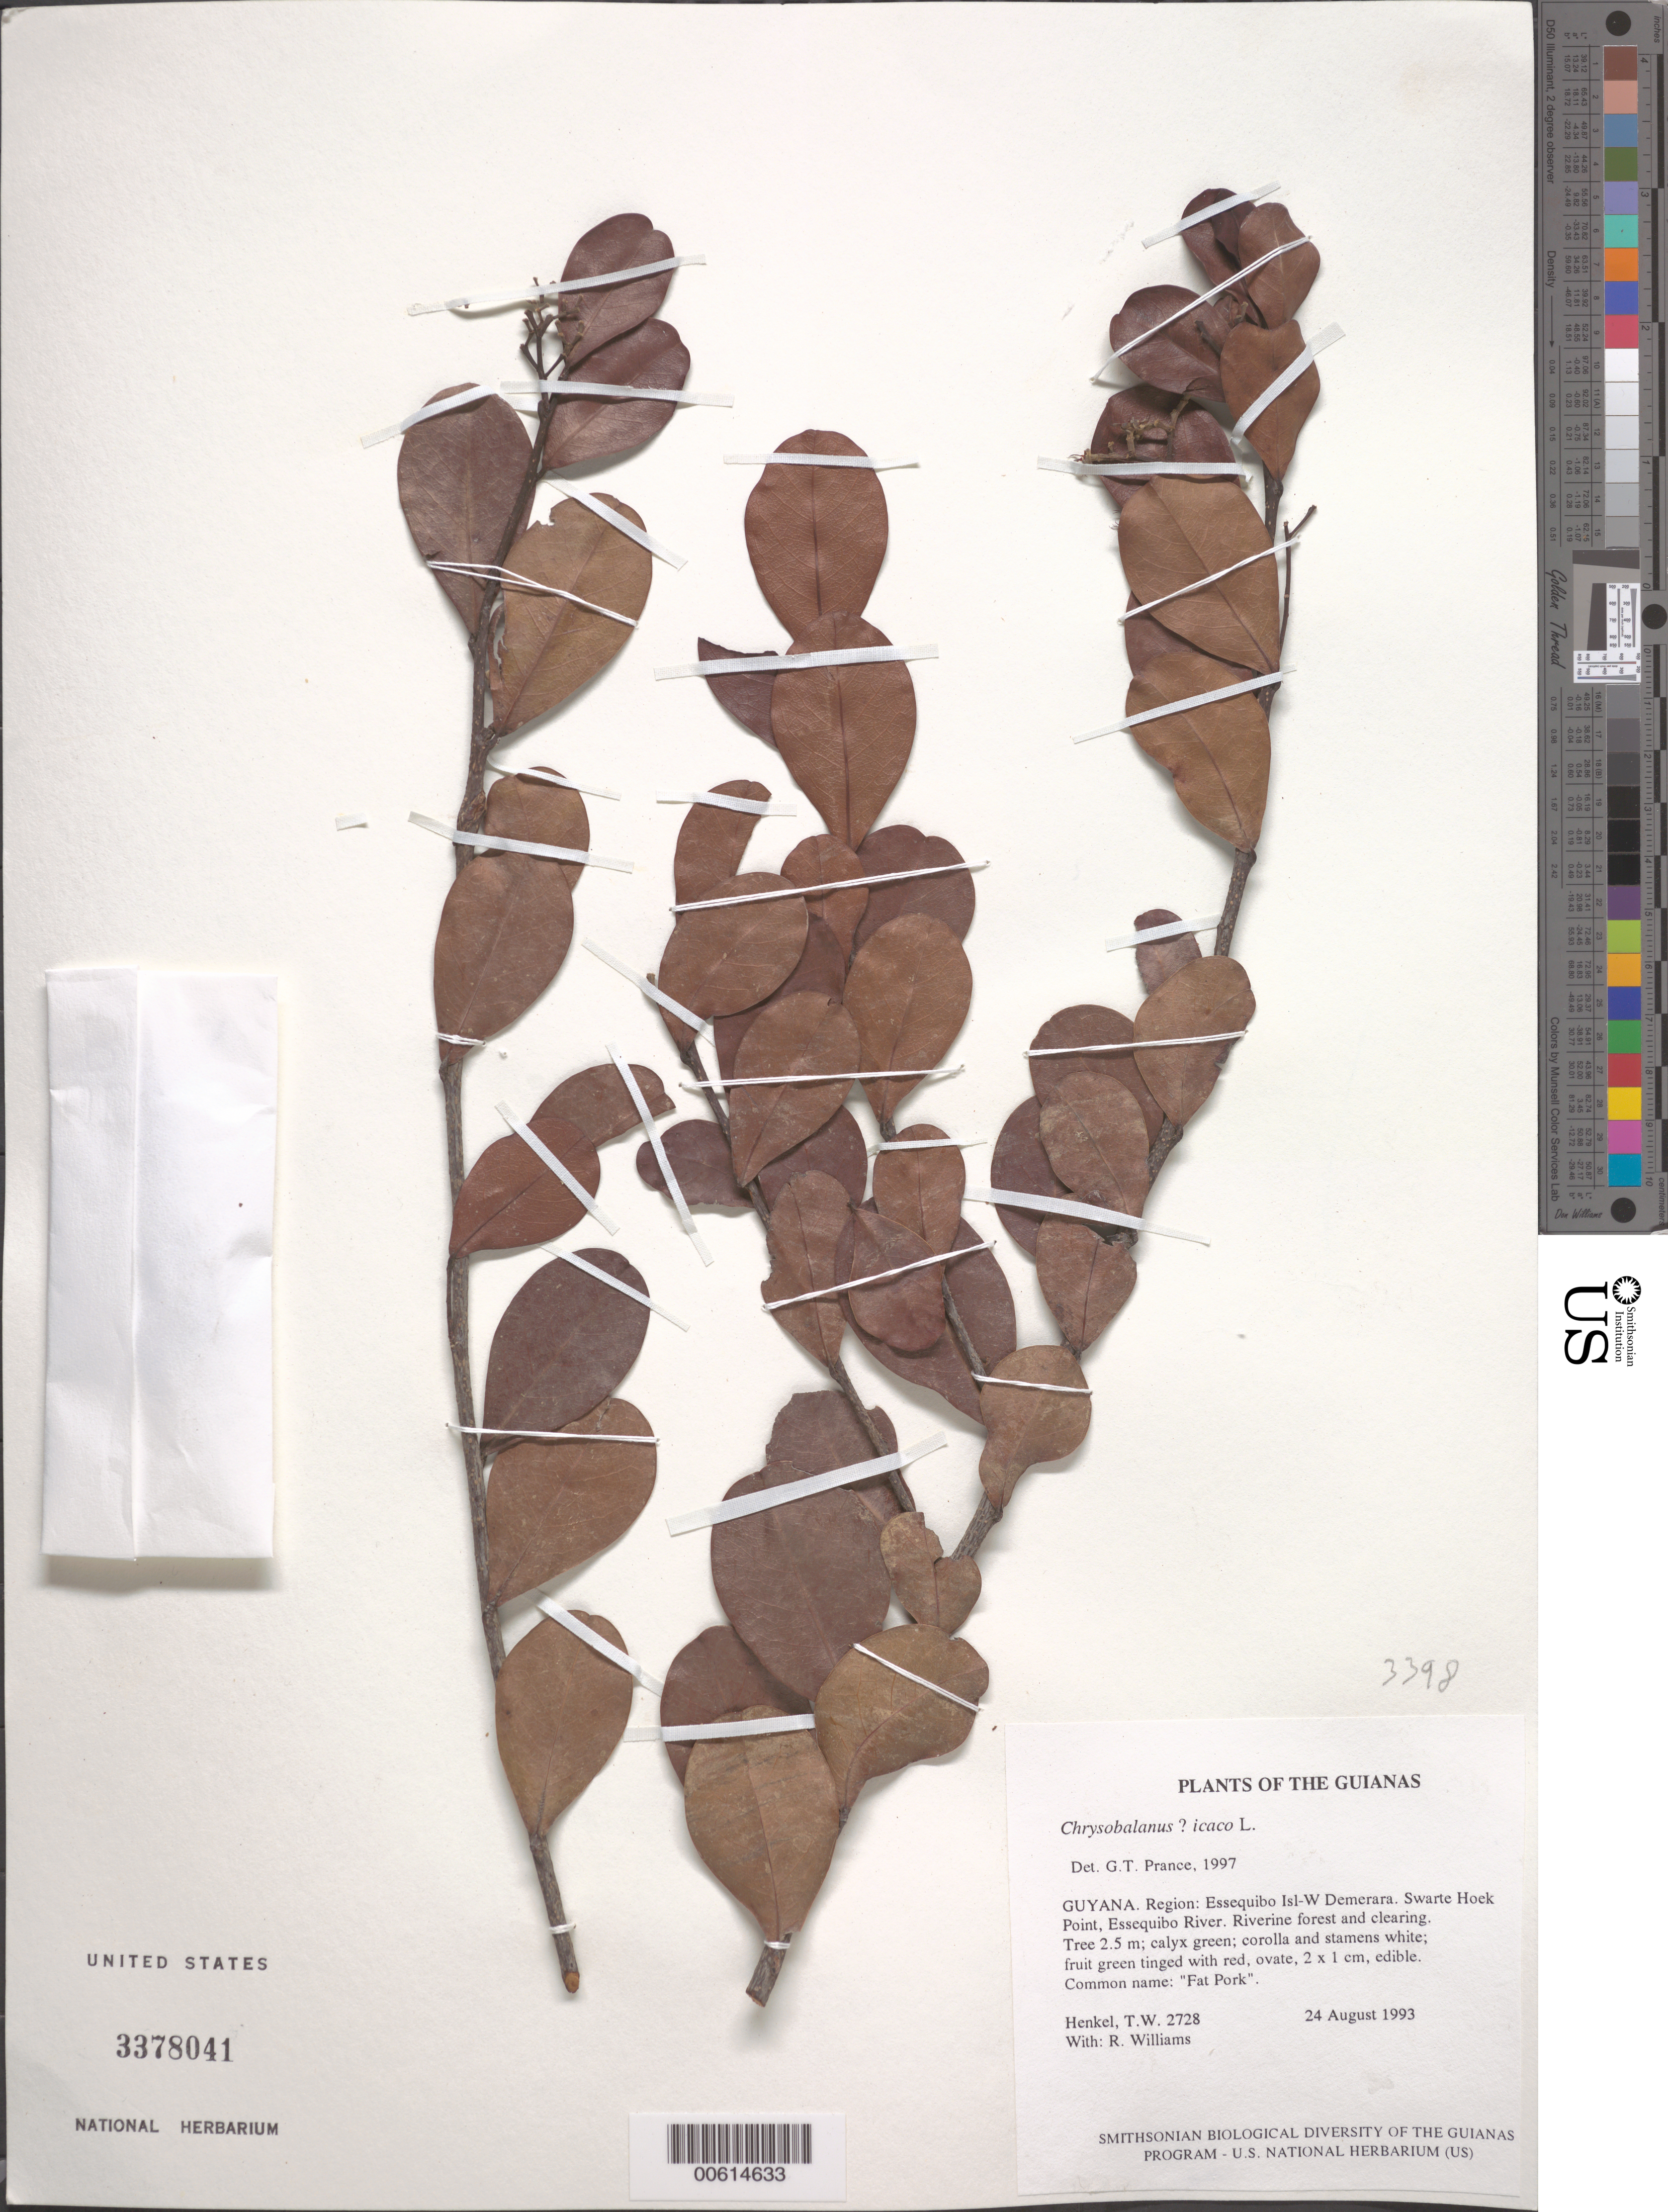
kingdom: Plantae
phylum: Tracheophyta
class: Magnoliopsida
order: Malpighiales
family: Chrysobalanaceae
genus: Chrysobalanus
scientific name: Chrysobalanus icaco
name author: L.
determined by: Prance, G. T.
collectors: T. Henkel & R. Williams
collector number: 2728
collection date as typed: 24 August 1993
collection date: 1993-08-24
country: Guyana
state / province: Essequibo Isl-W. Demerara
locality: Swarte Hoek Point, Essequibo River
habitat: Riverine forest and clearing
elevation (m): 8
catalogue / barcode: US 3378041